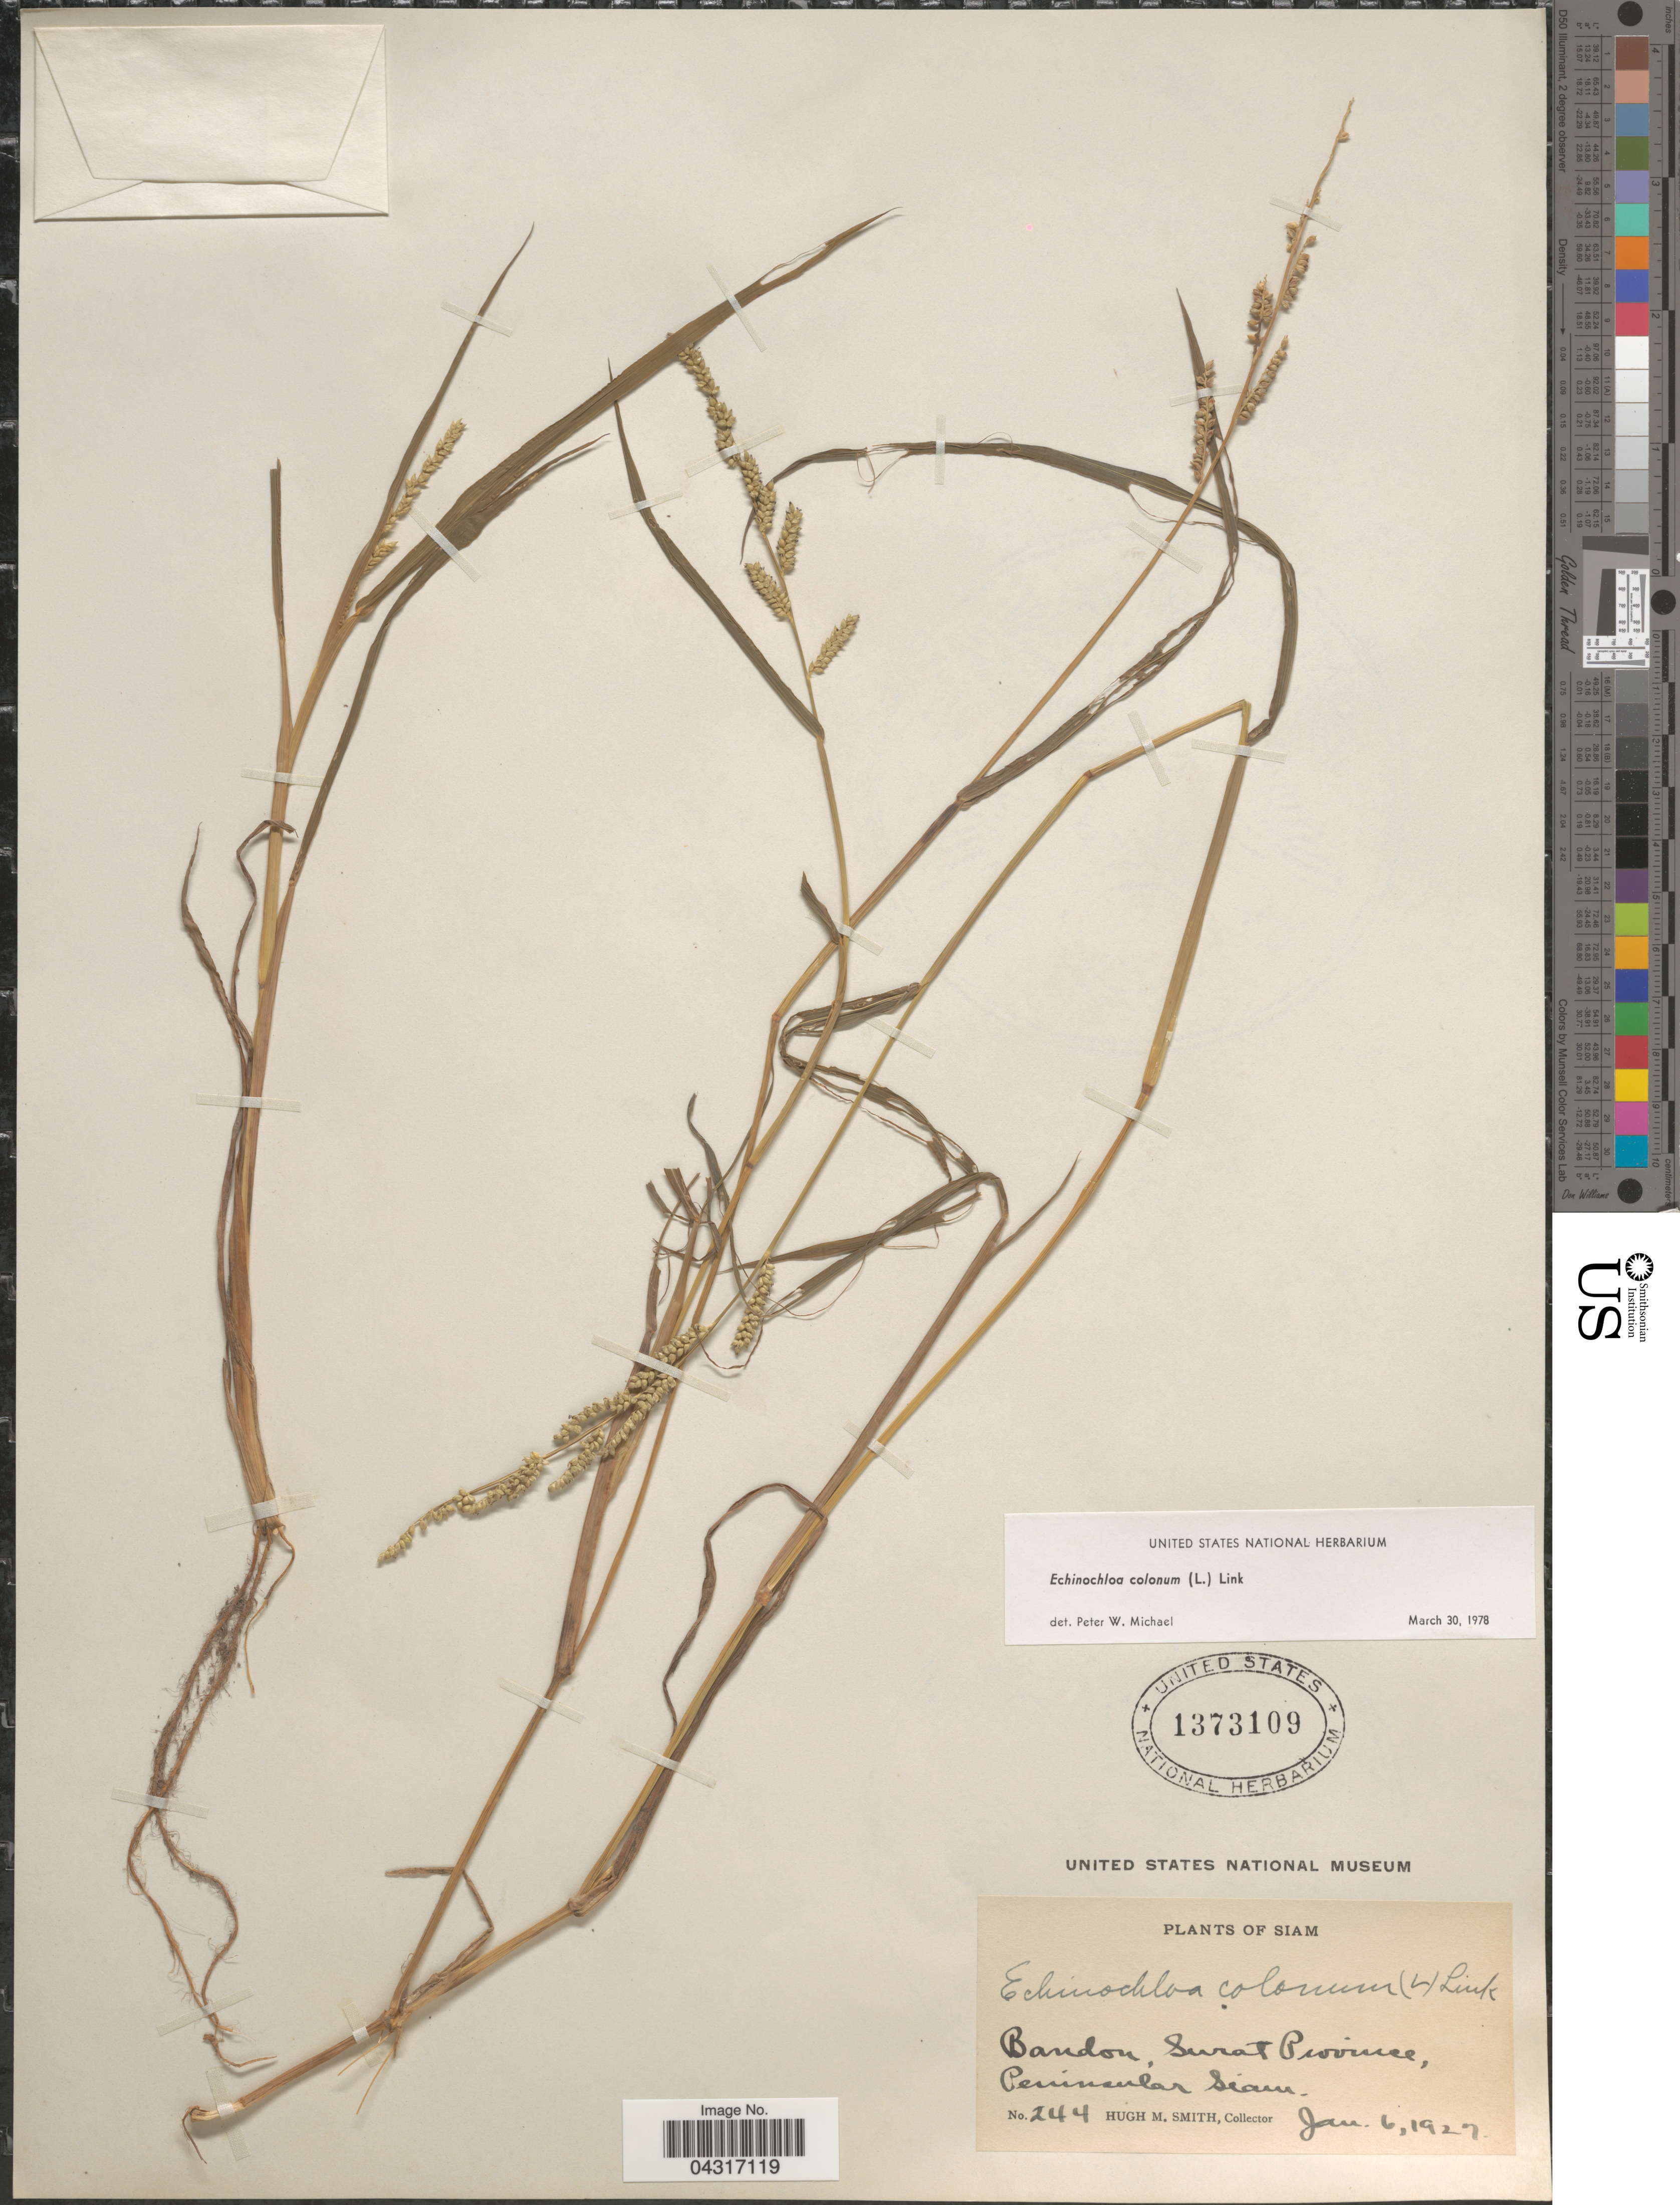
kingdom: Plantae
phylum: Tracheophyta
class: Liliopsida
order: Poales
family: Poaceae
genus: Echinochloa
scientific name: Echinochloa colona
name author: (L.) Link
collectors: H. M. Smith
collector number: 244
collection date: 1927-01-06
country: Thailand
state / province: Surat Thani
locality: Siam. Bandon, Surat Province, Peninsular Siam.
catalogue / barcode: US 1373109